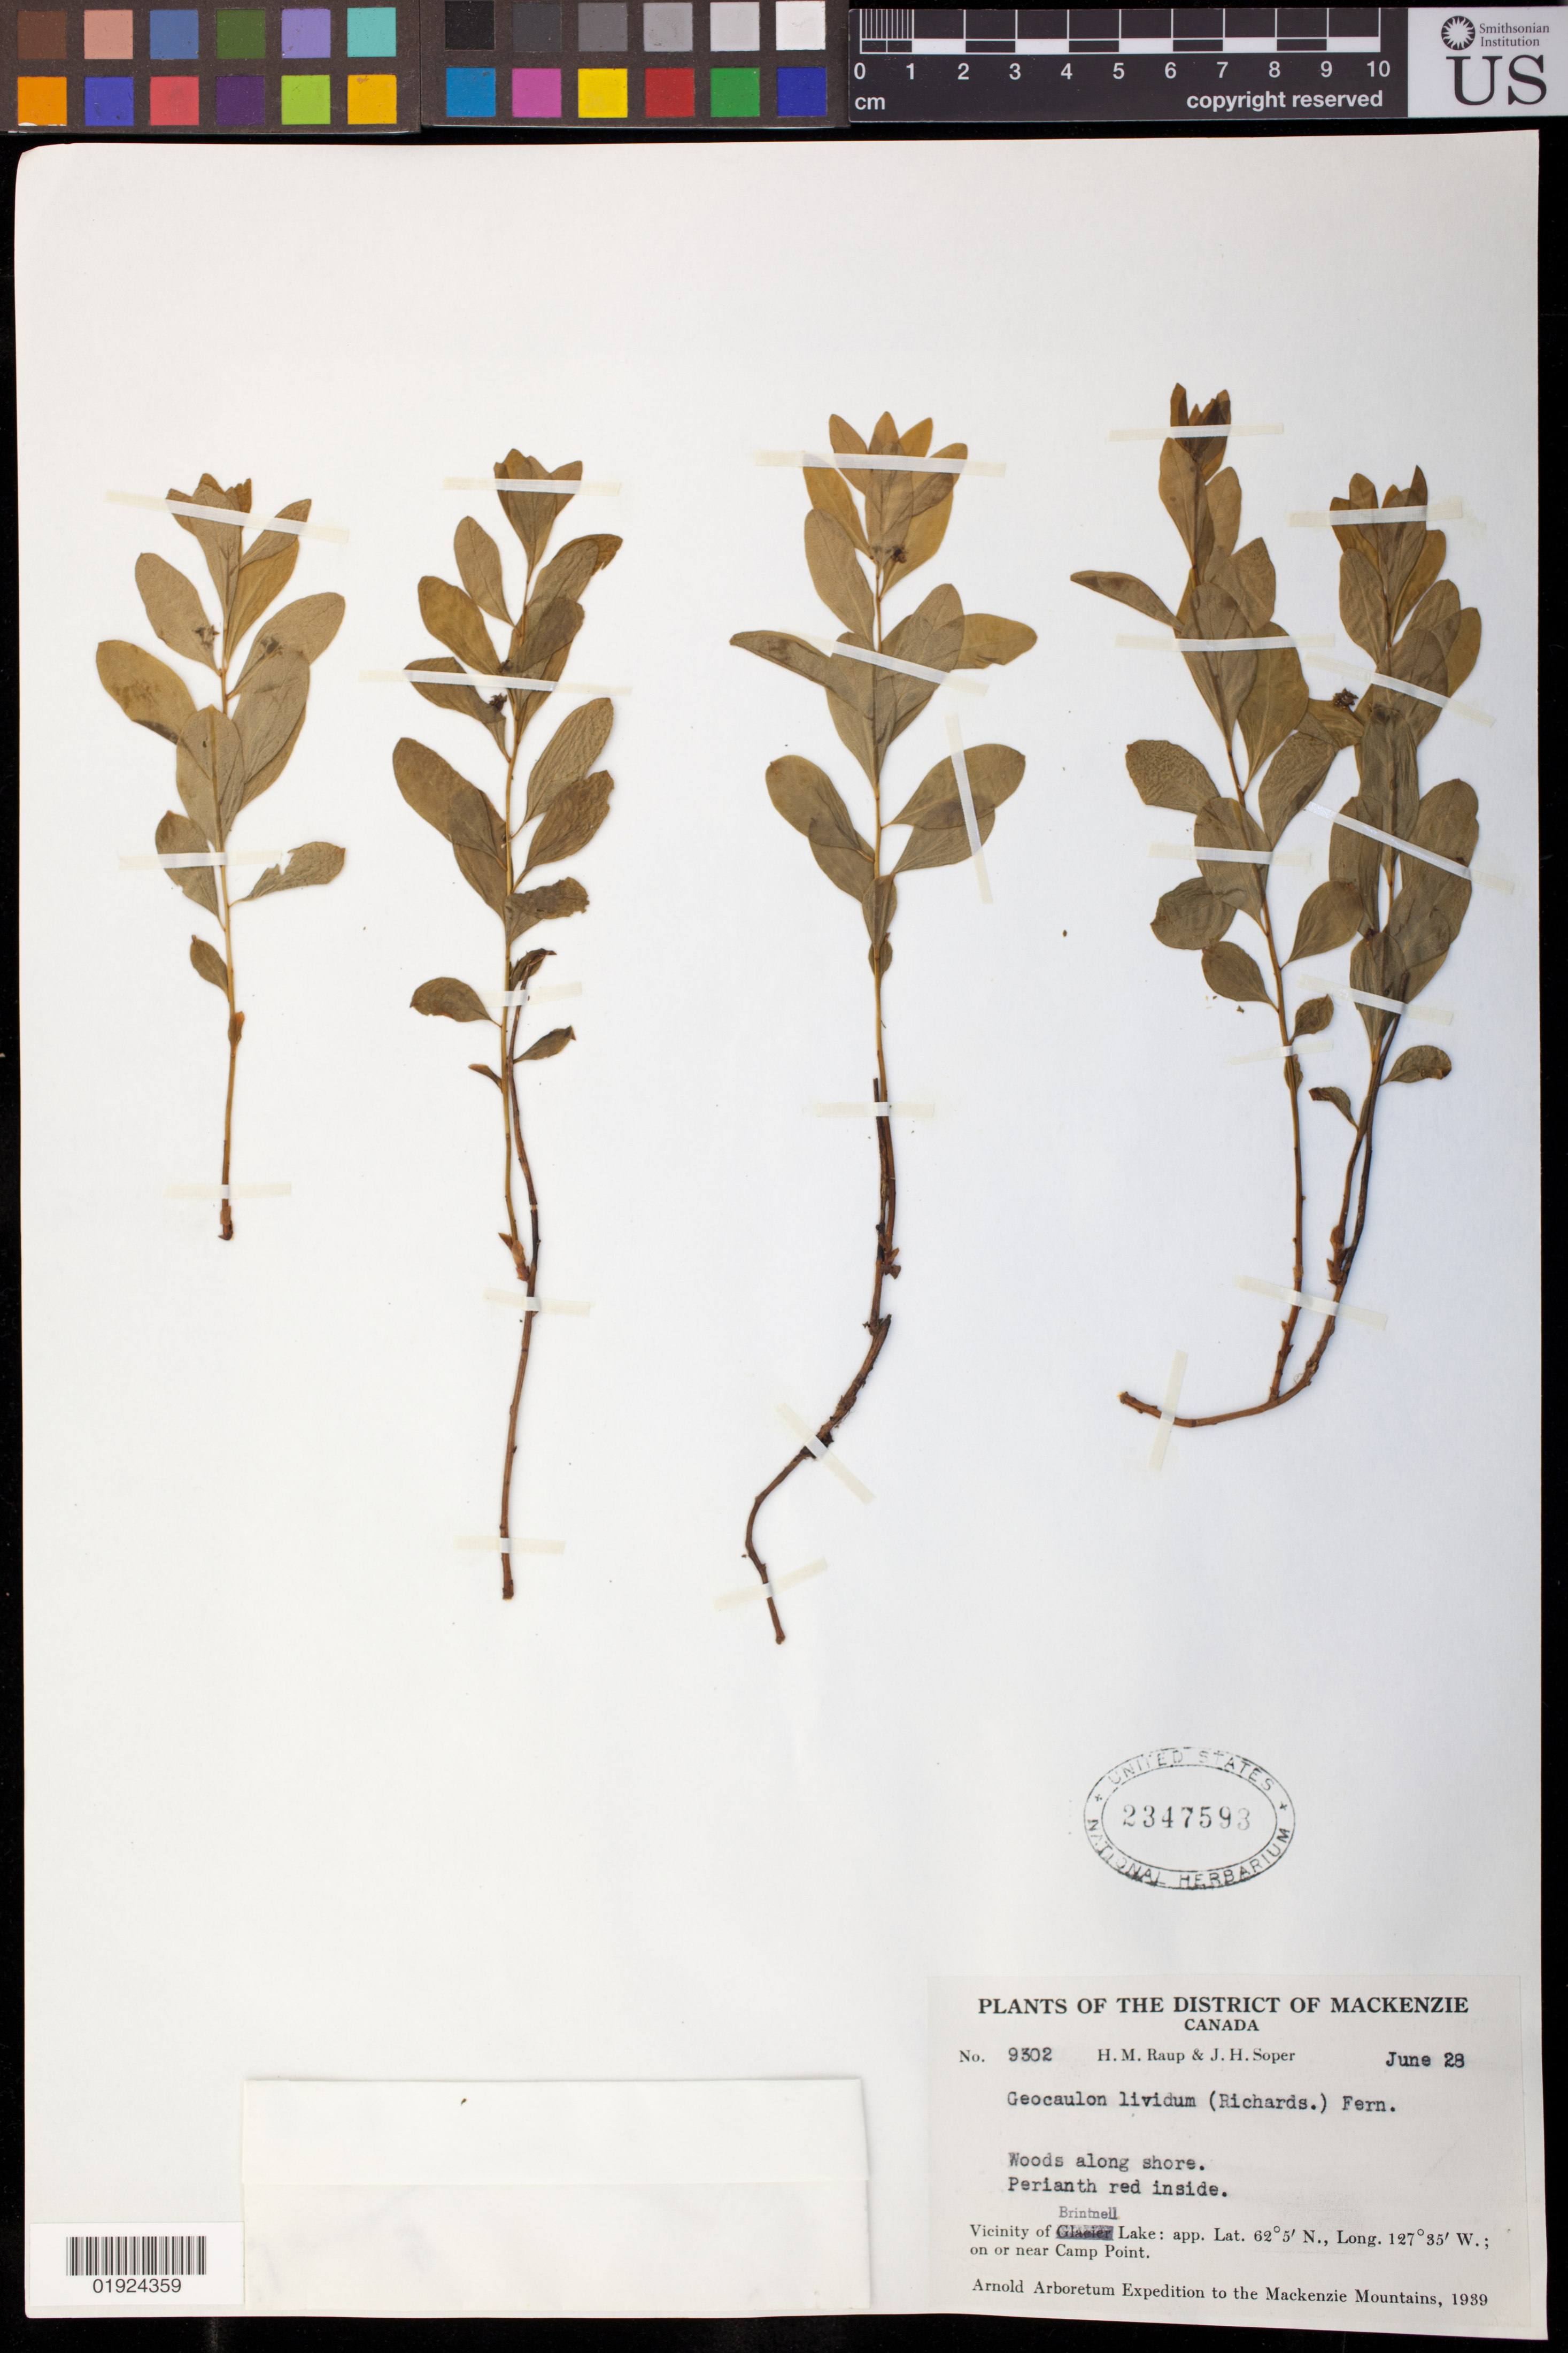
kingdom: Plantae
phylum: Tracheophyta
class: Magnoliopsida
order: Santalales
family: Comandraceae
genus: Geocaulon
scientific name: Geocaulon lividum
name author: (Richardson) Fernald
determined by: Piehl, M. A.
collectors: H. Raup & J. H. Soper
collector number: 9302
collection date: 1939-06-28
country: Canada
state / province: Northwest Territories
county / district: Mackenzie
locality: Vicinity of Brintnell Lake; on or near Camp Point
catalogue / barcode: US 2347593